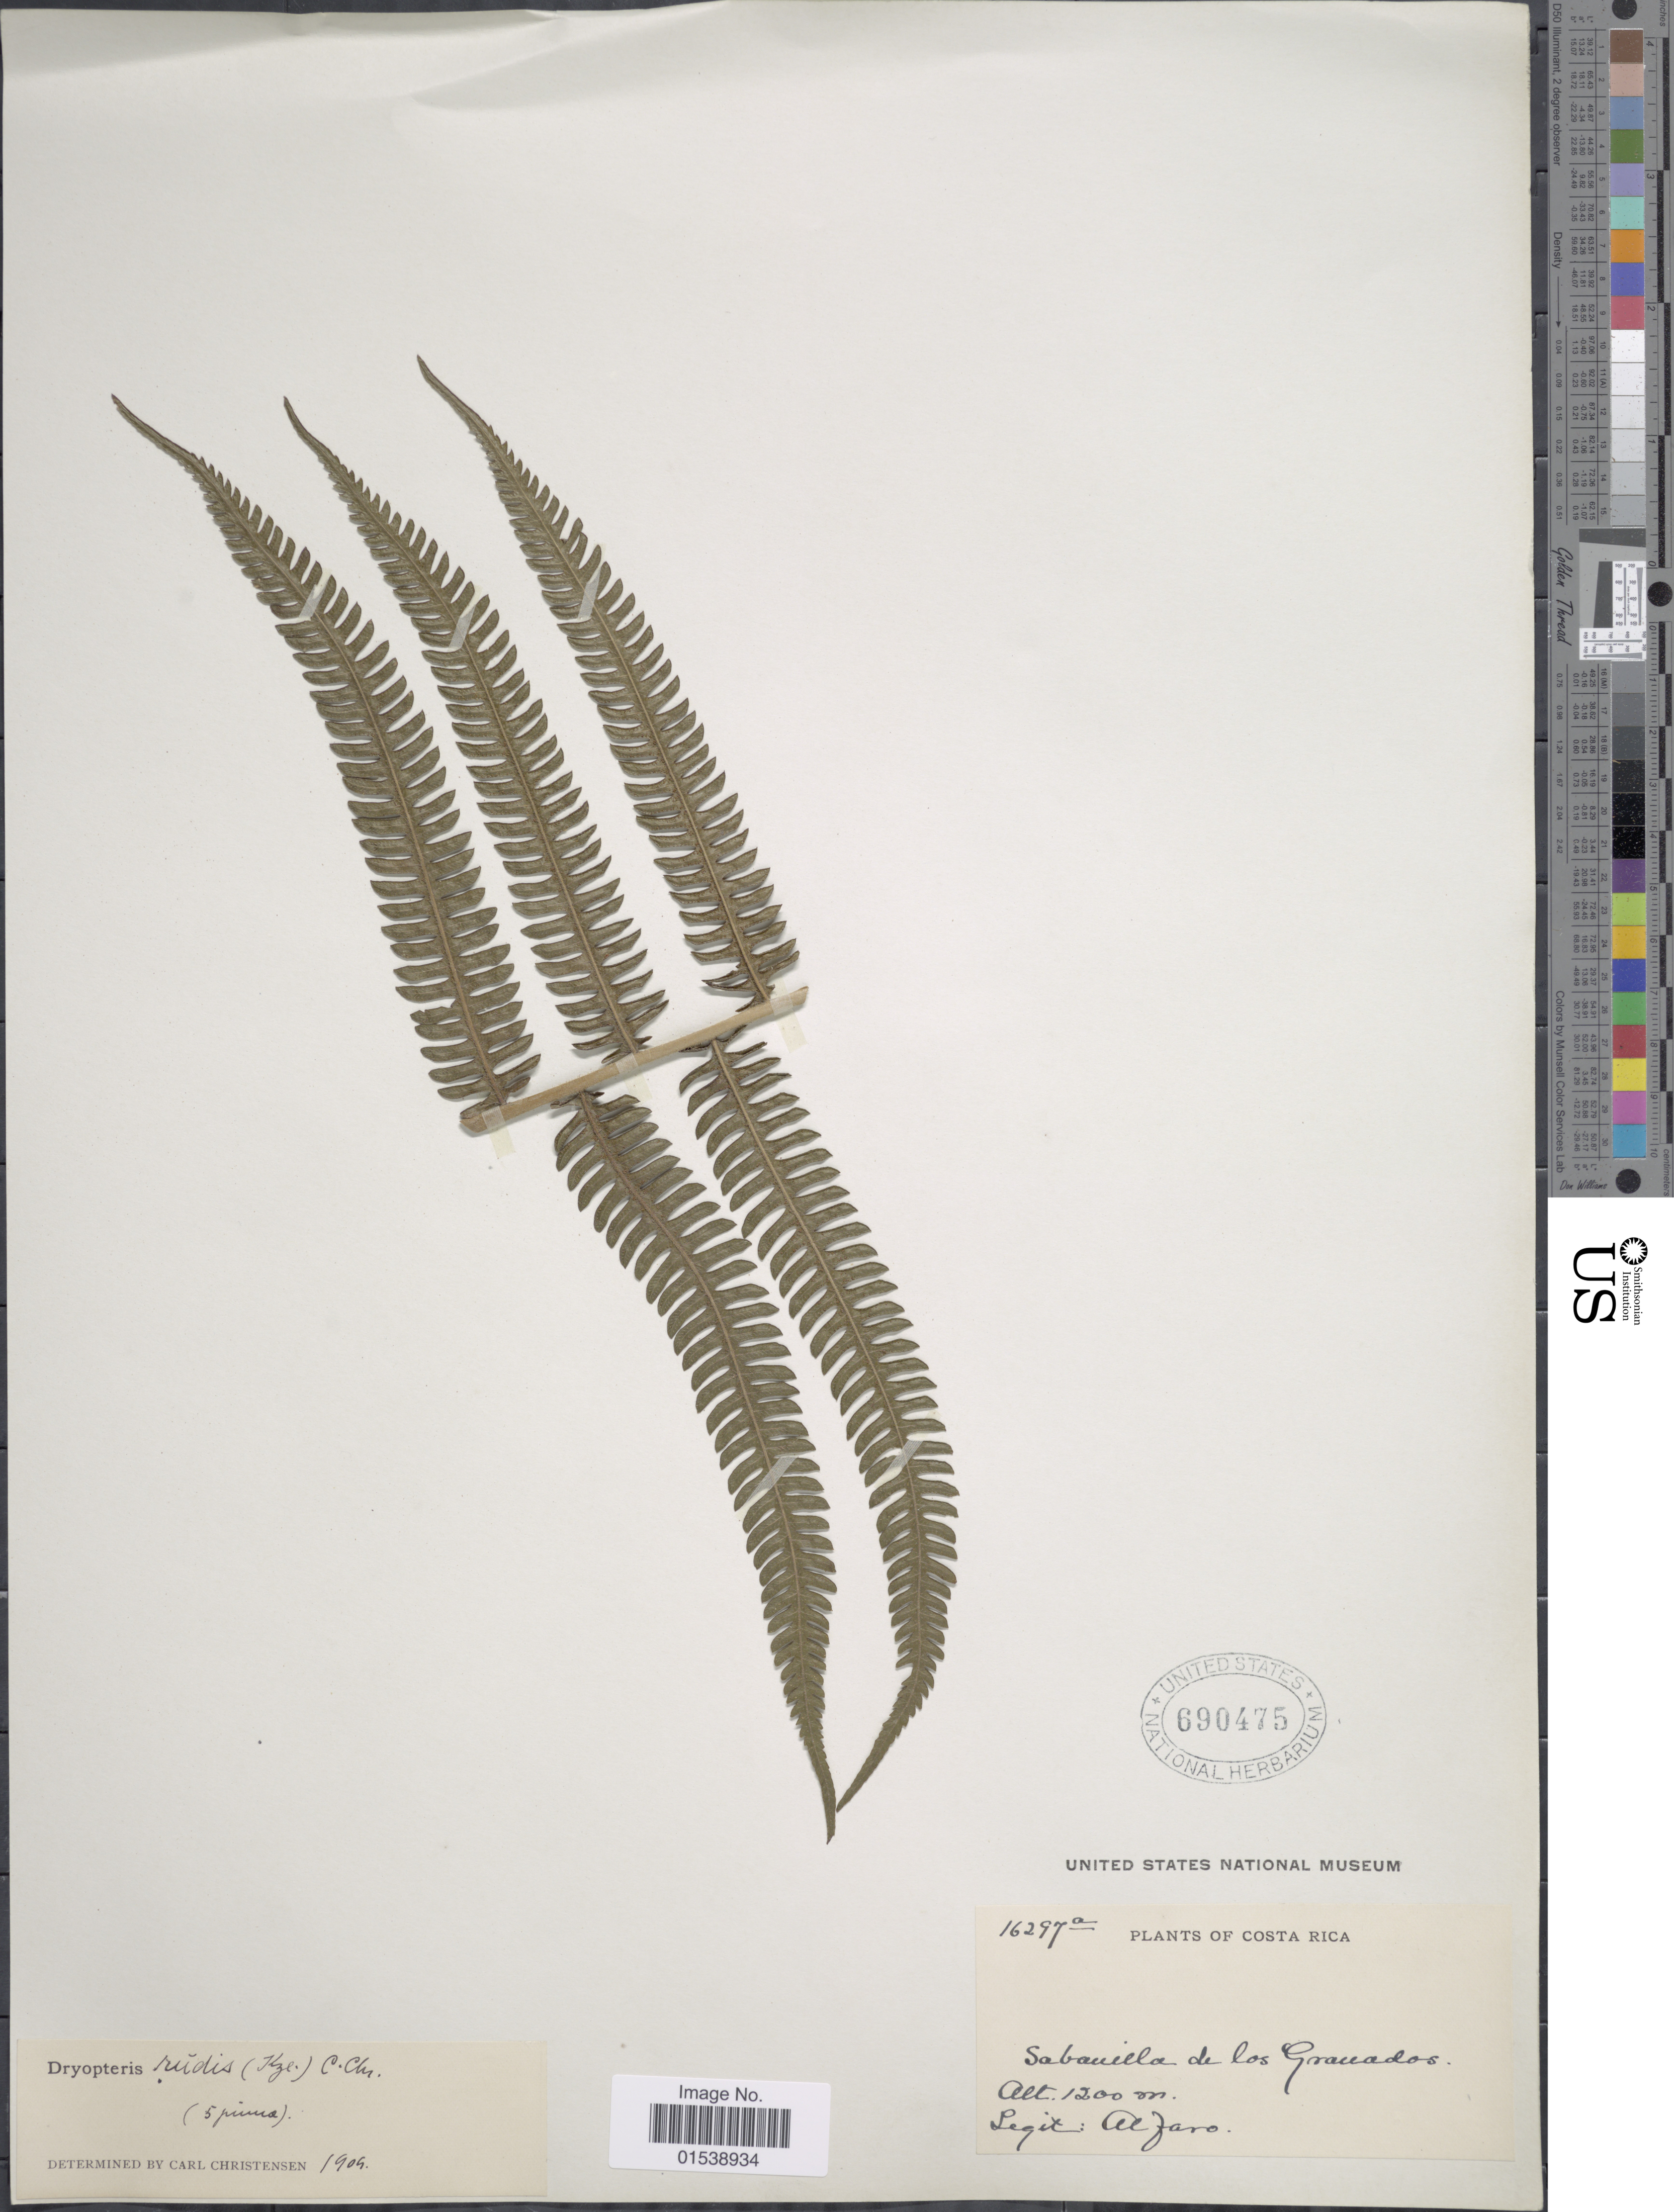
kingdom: Plantae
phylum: Tracheophyta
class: Polypodiopsida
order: Polypodiales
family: Thelypteridaceae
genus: Amauropelta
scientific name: Amauropelta rudis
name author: (Kunze) Pic. Serm.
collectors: Alfaro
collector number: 16297a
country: Costa Rica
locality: Sabanilla de los Granados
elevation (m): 1200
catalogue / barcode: US 690475